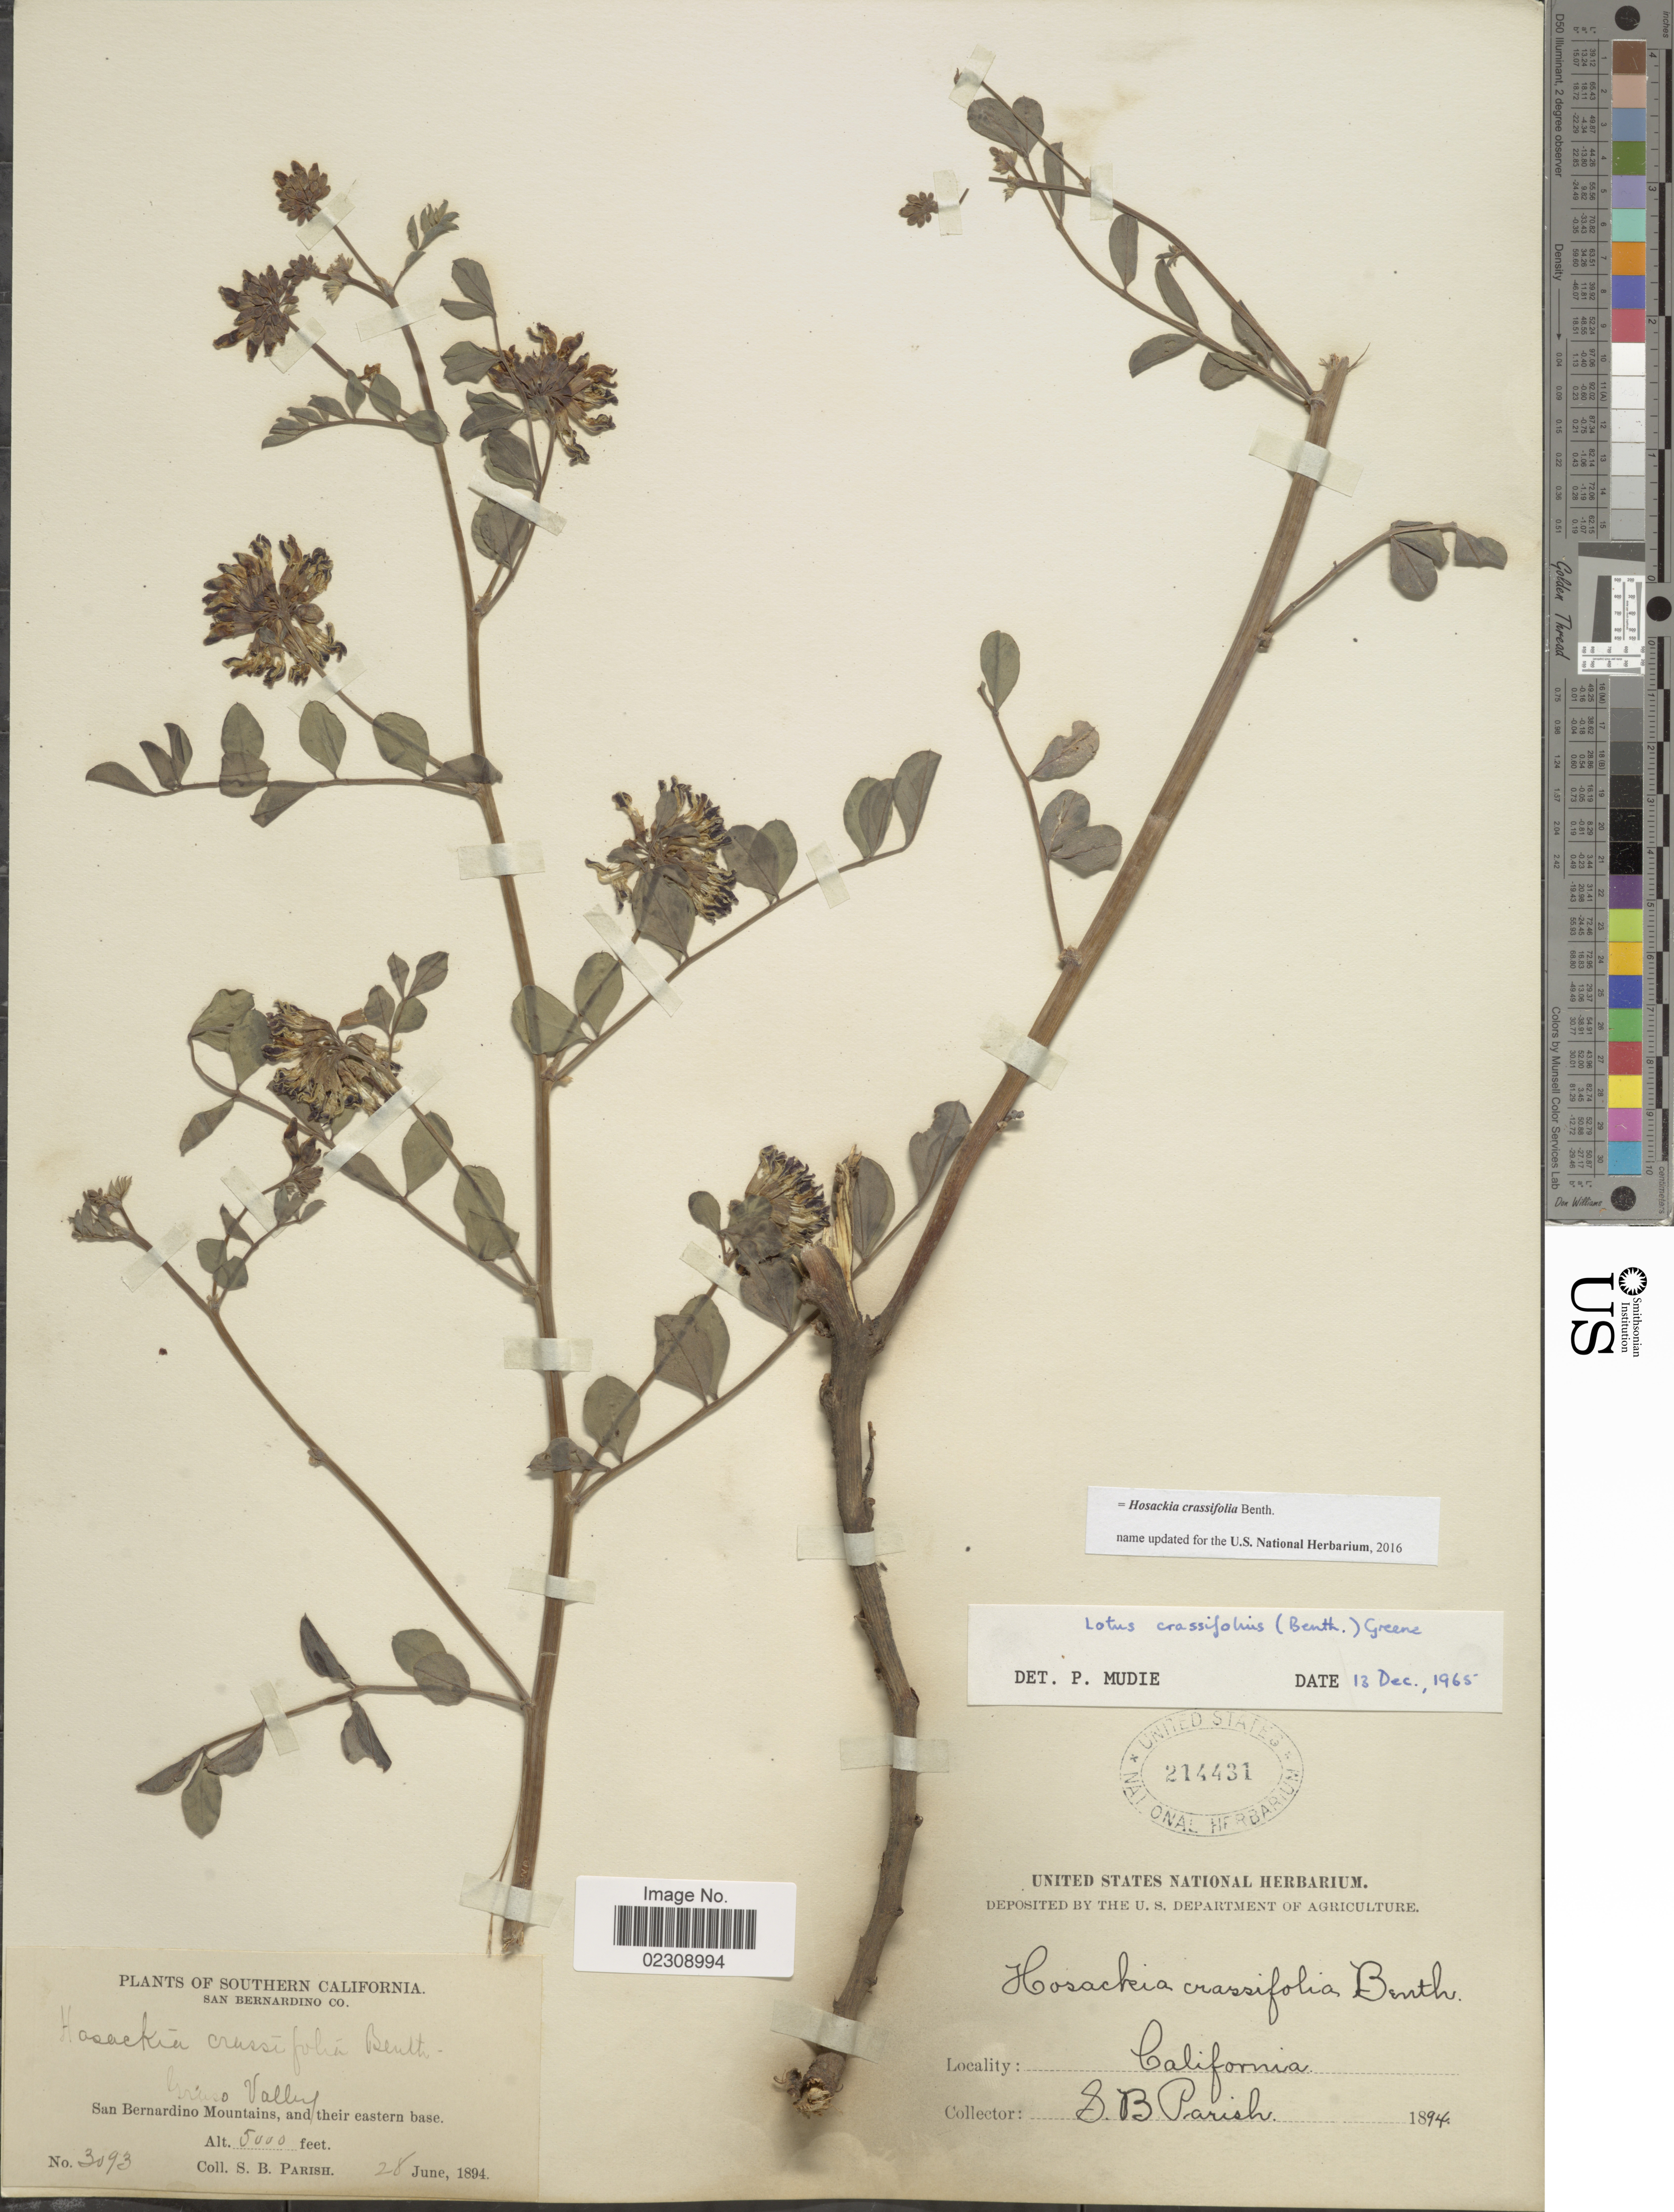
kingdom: Plantae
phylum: Tracheophyta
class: Magnoliopsida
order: Fabales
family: Fabaceae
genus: Hosackia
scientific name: Hosackia crassifolia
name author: Benth.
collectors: S. B. Parish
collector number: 3093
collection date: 1894-06-28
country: United States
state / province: California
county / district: San Bernardino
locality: Southern California. Grass Valley. San Bernardino Mountains, and their eastern base.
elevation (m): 1524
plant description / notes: Corrected "Frenso Valley" to "Grass Valley". Removed "San Bernardino Co." from Precise Locality field and added to County field.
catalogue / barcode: US 214431